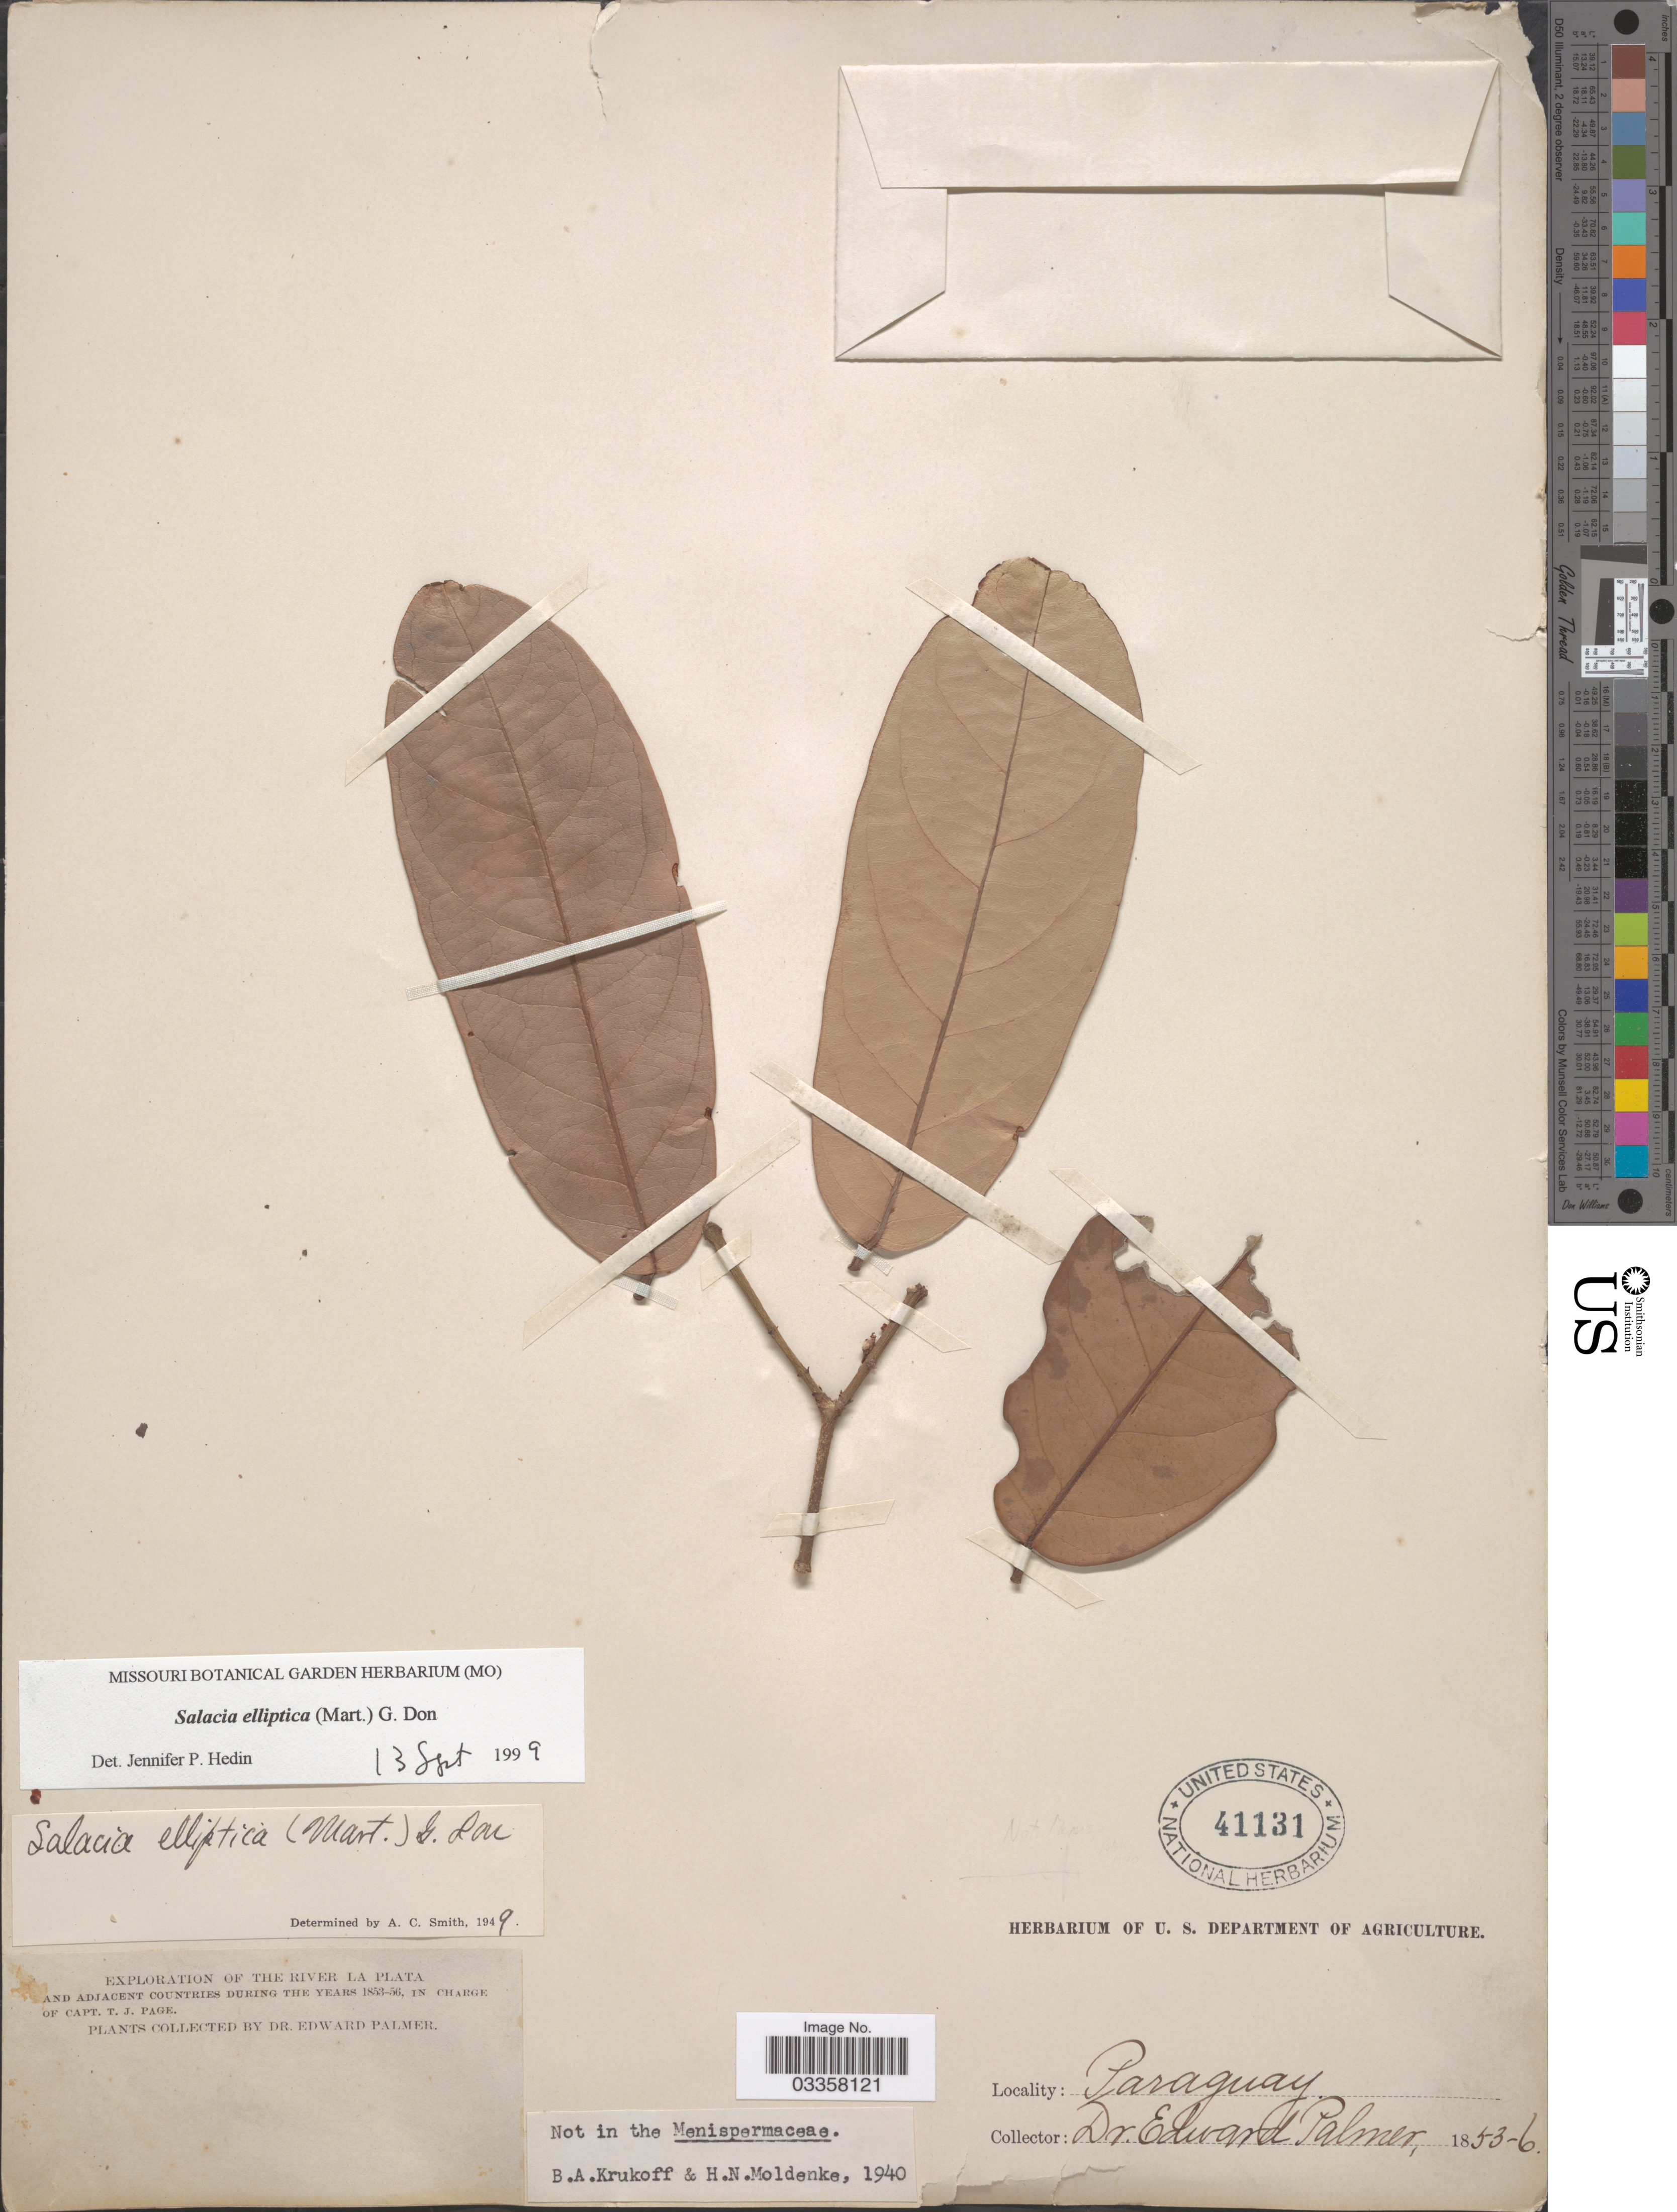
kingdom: Plantae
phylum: Tracheophyta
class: Magnoliopsida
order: Celastrales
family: Celastraceae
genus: Salacia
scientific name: Salacia elliptica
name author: (Mart. ex Schult.) G. Don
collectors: E. Palmer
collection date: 1853/1856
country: Paraguay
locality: The River La Plata.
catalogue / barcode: US 41131